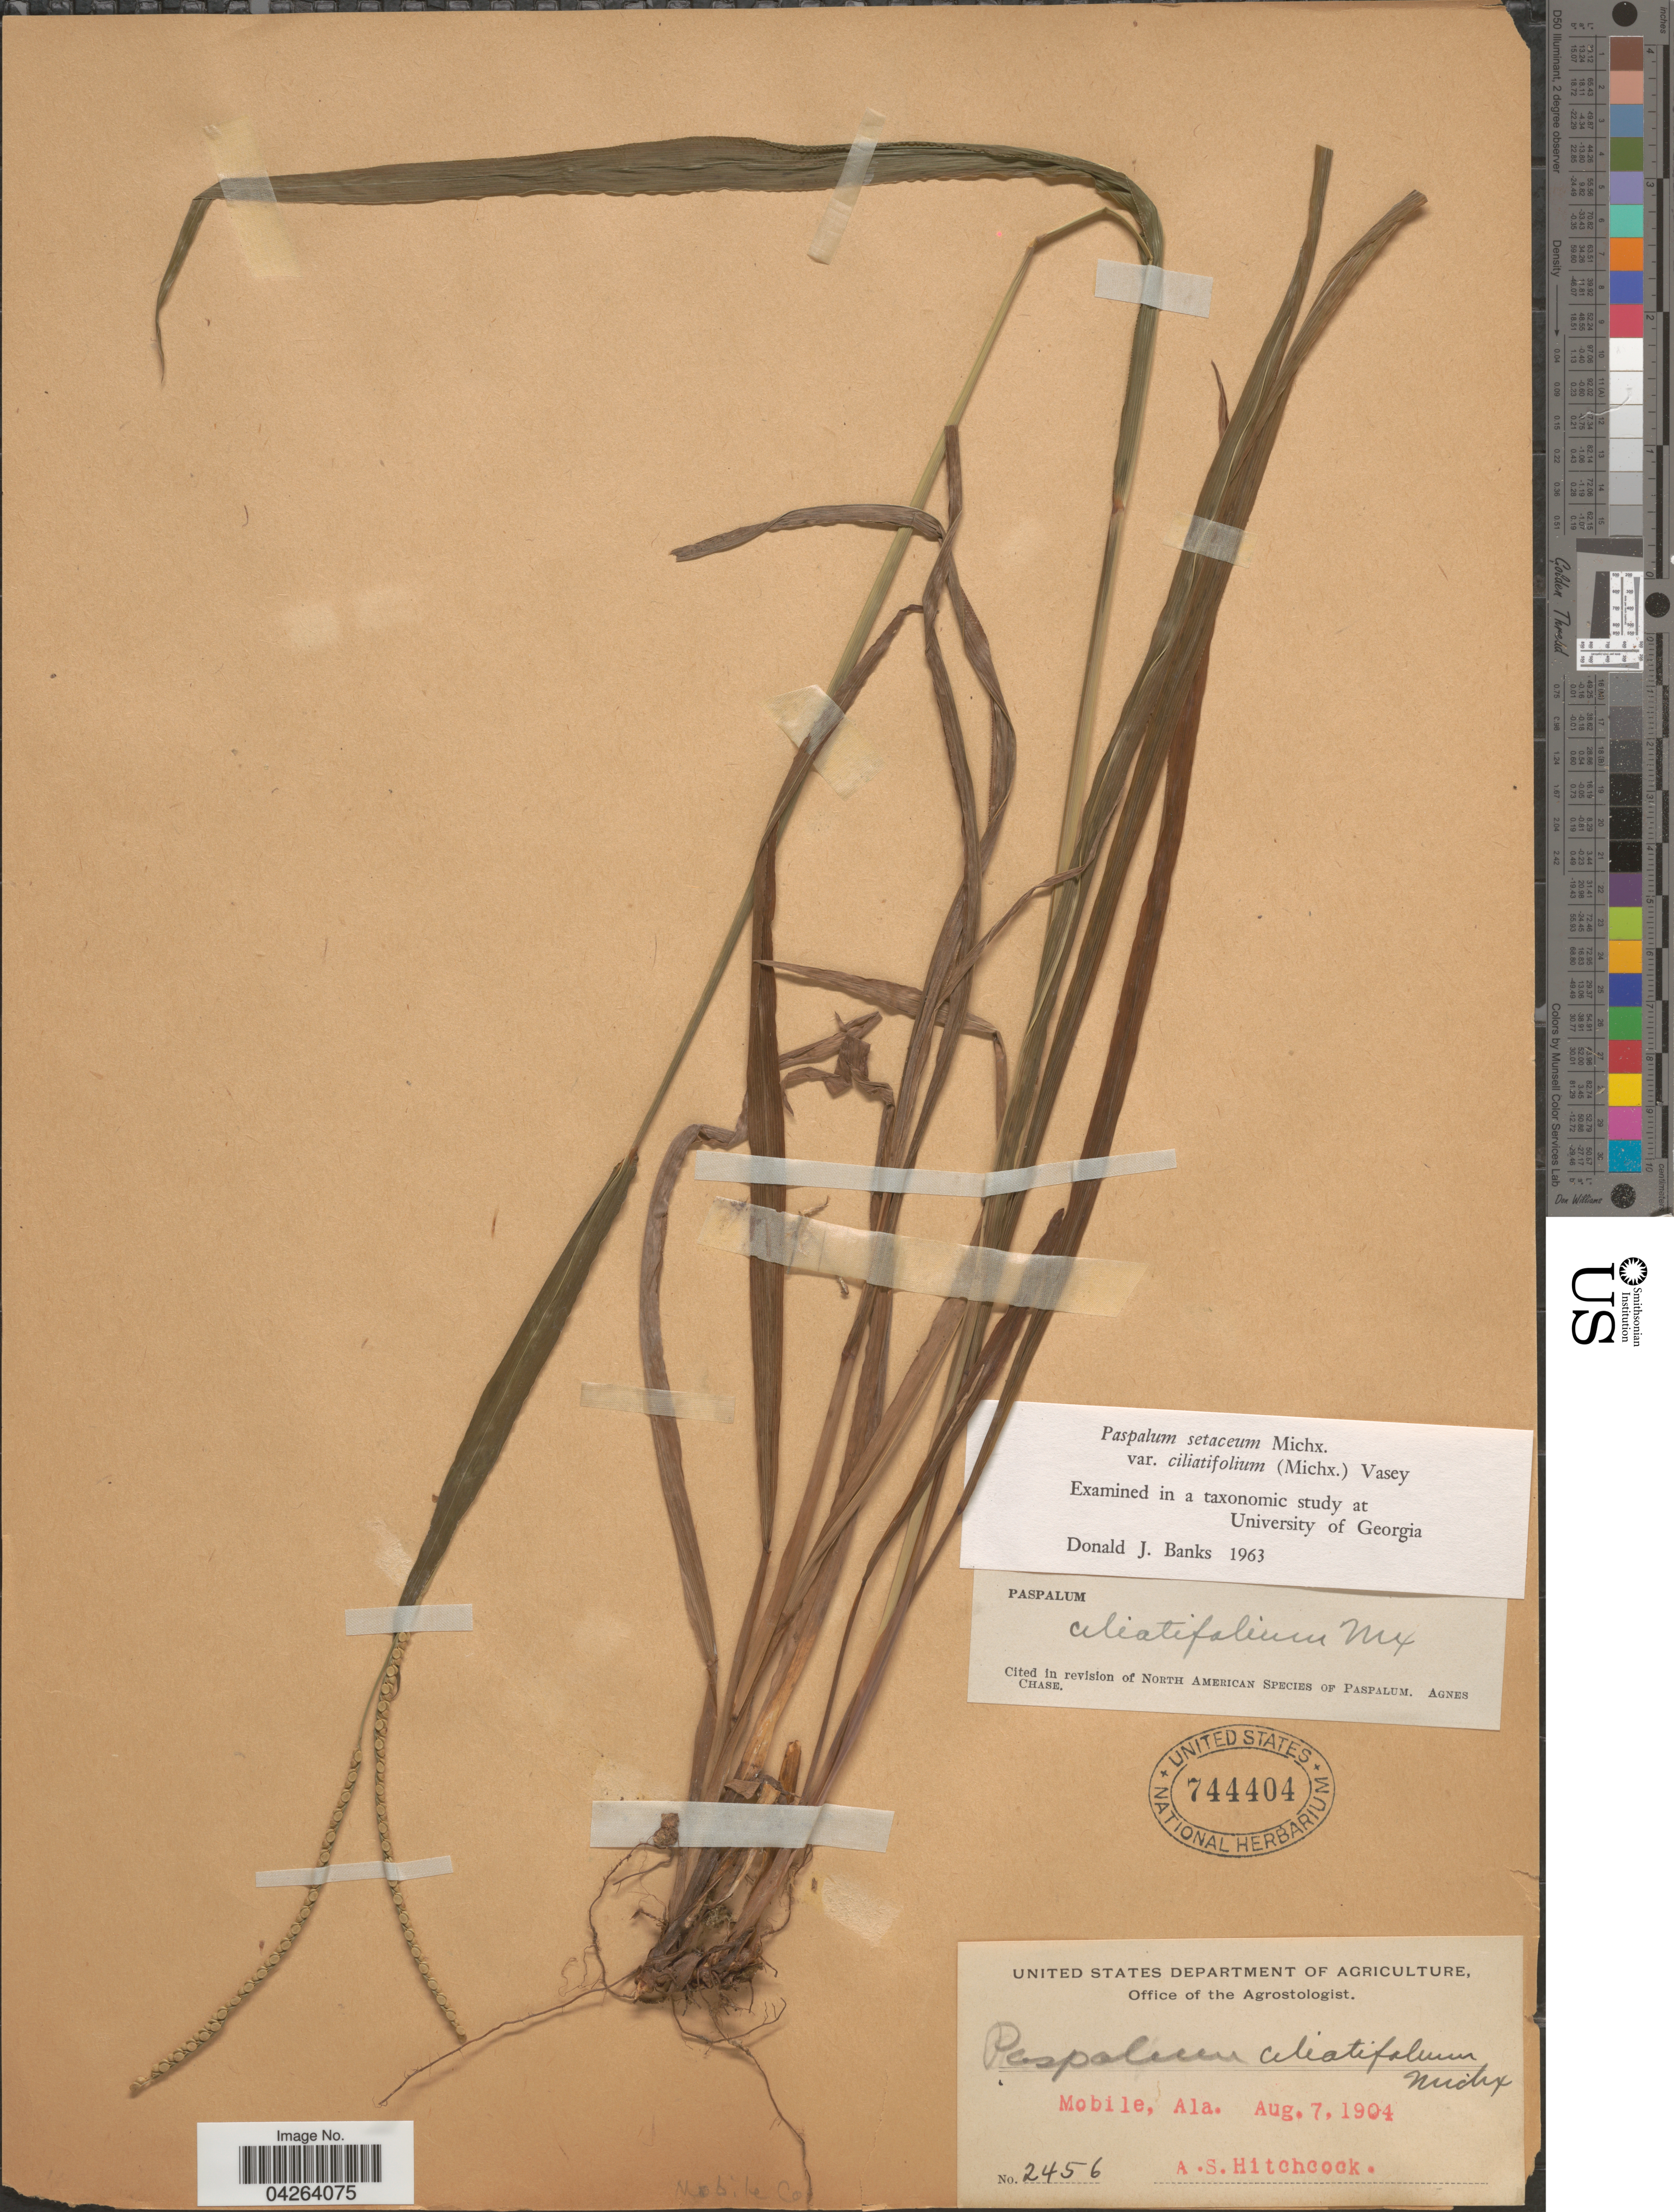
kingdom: Plantae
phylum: Tracheophyta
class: Liliopsida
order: Poales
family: Poaceae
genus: Paspalum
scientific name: Paspalum setaceum var. ciliatifolium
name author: (Michx.) Vasey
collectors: A. S. Hitchcock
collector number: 2456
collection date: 1904-08-07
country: United States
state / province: Alabama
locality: Mobile. Mobile Co.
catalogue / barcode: US 744404